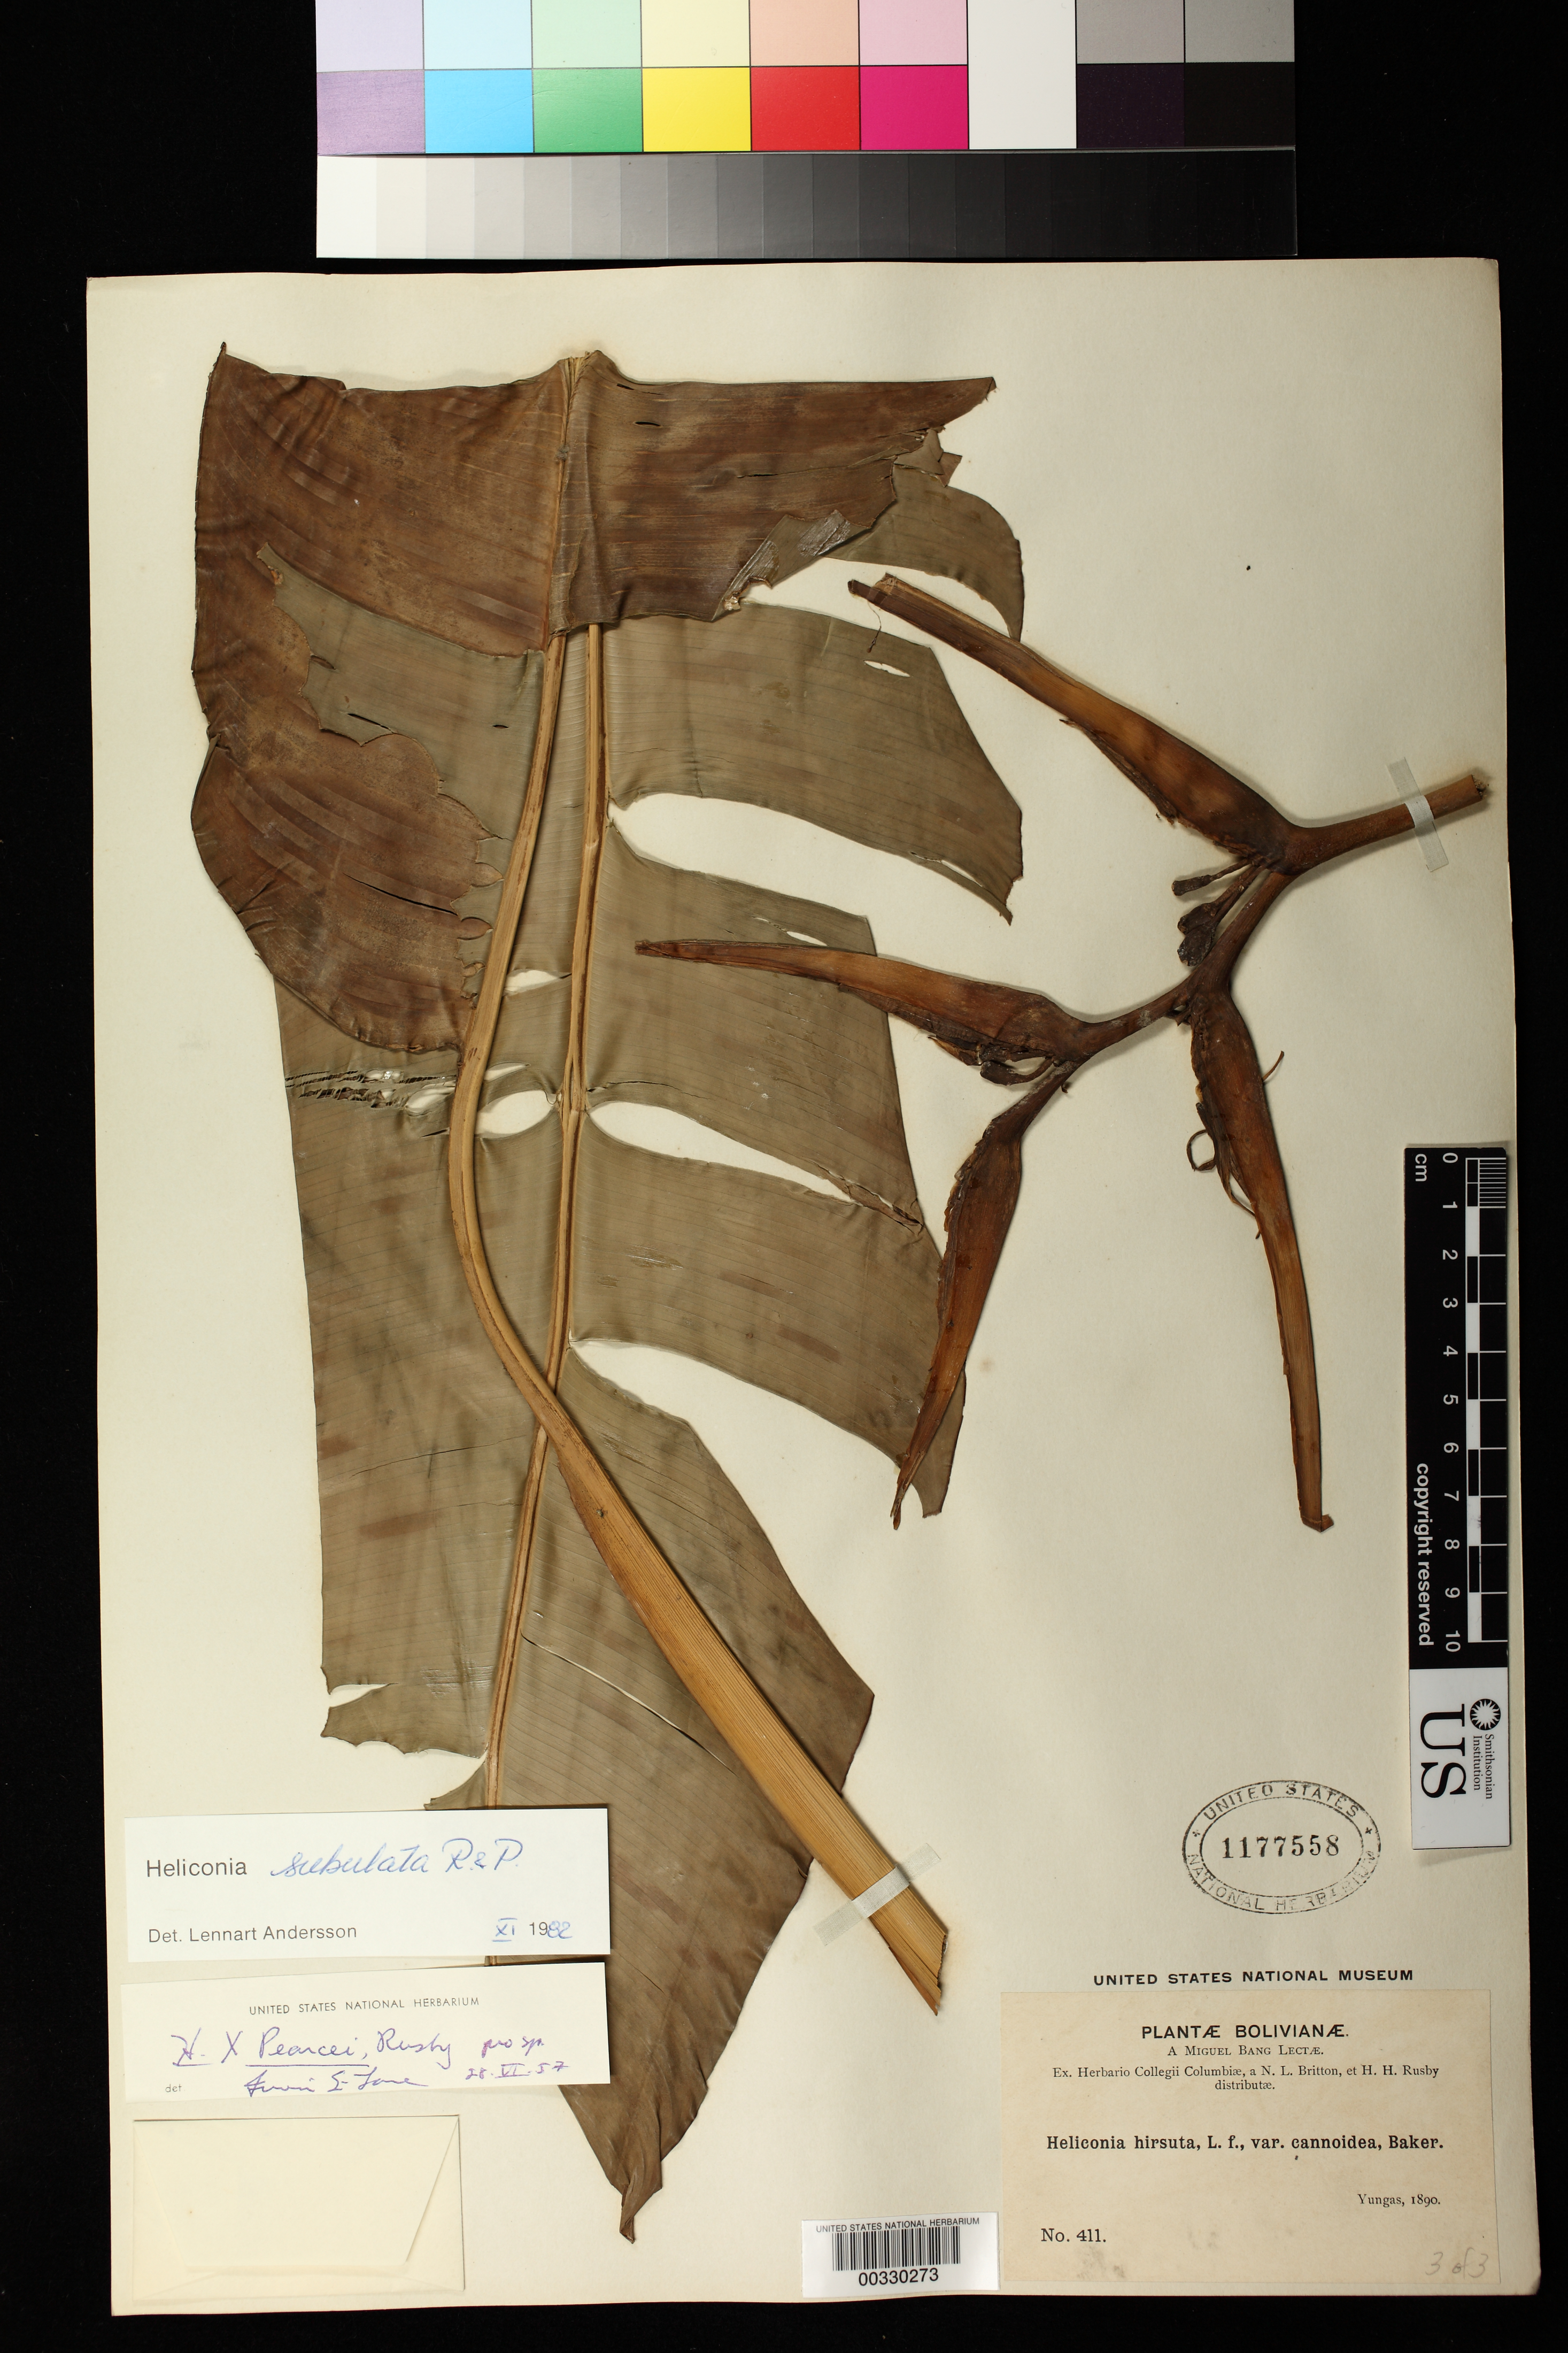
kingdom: Plantae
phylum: Tracheophyta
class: Liliopsida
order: Zingiberales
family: Heliconiaceae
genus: Heliconia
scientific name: Heliconia subulata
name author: Ruiz & Pav.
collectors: M. Bang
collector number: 411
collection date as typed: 1890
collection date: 1890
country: Bolivia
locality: Yungas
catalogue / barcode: US 1177558